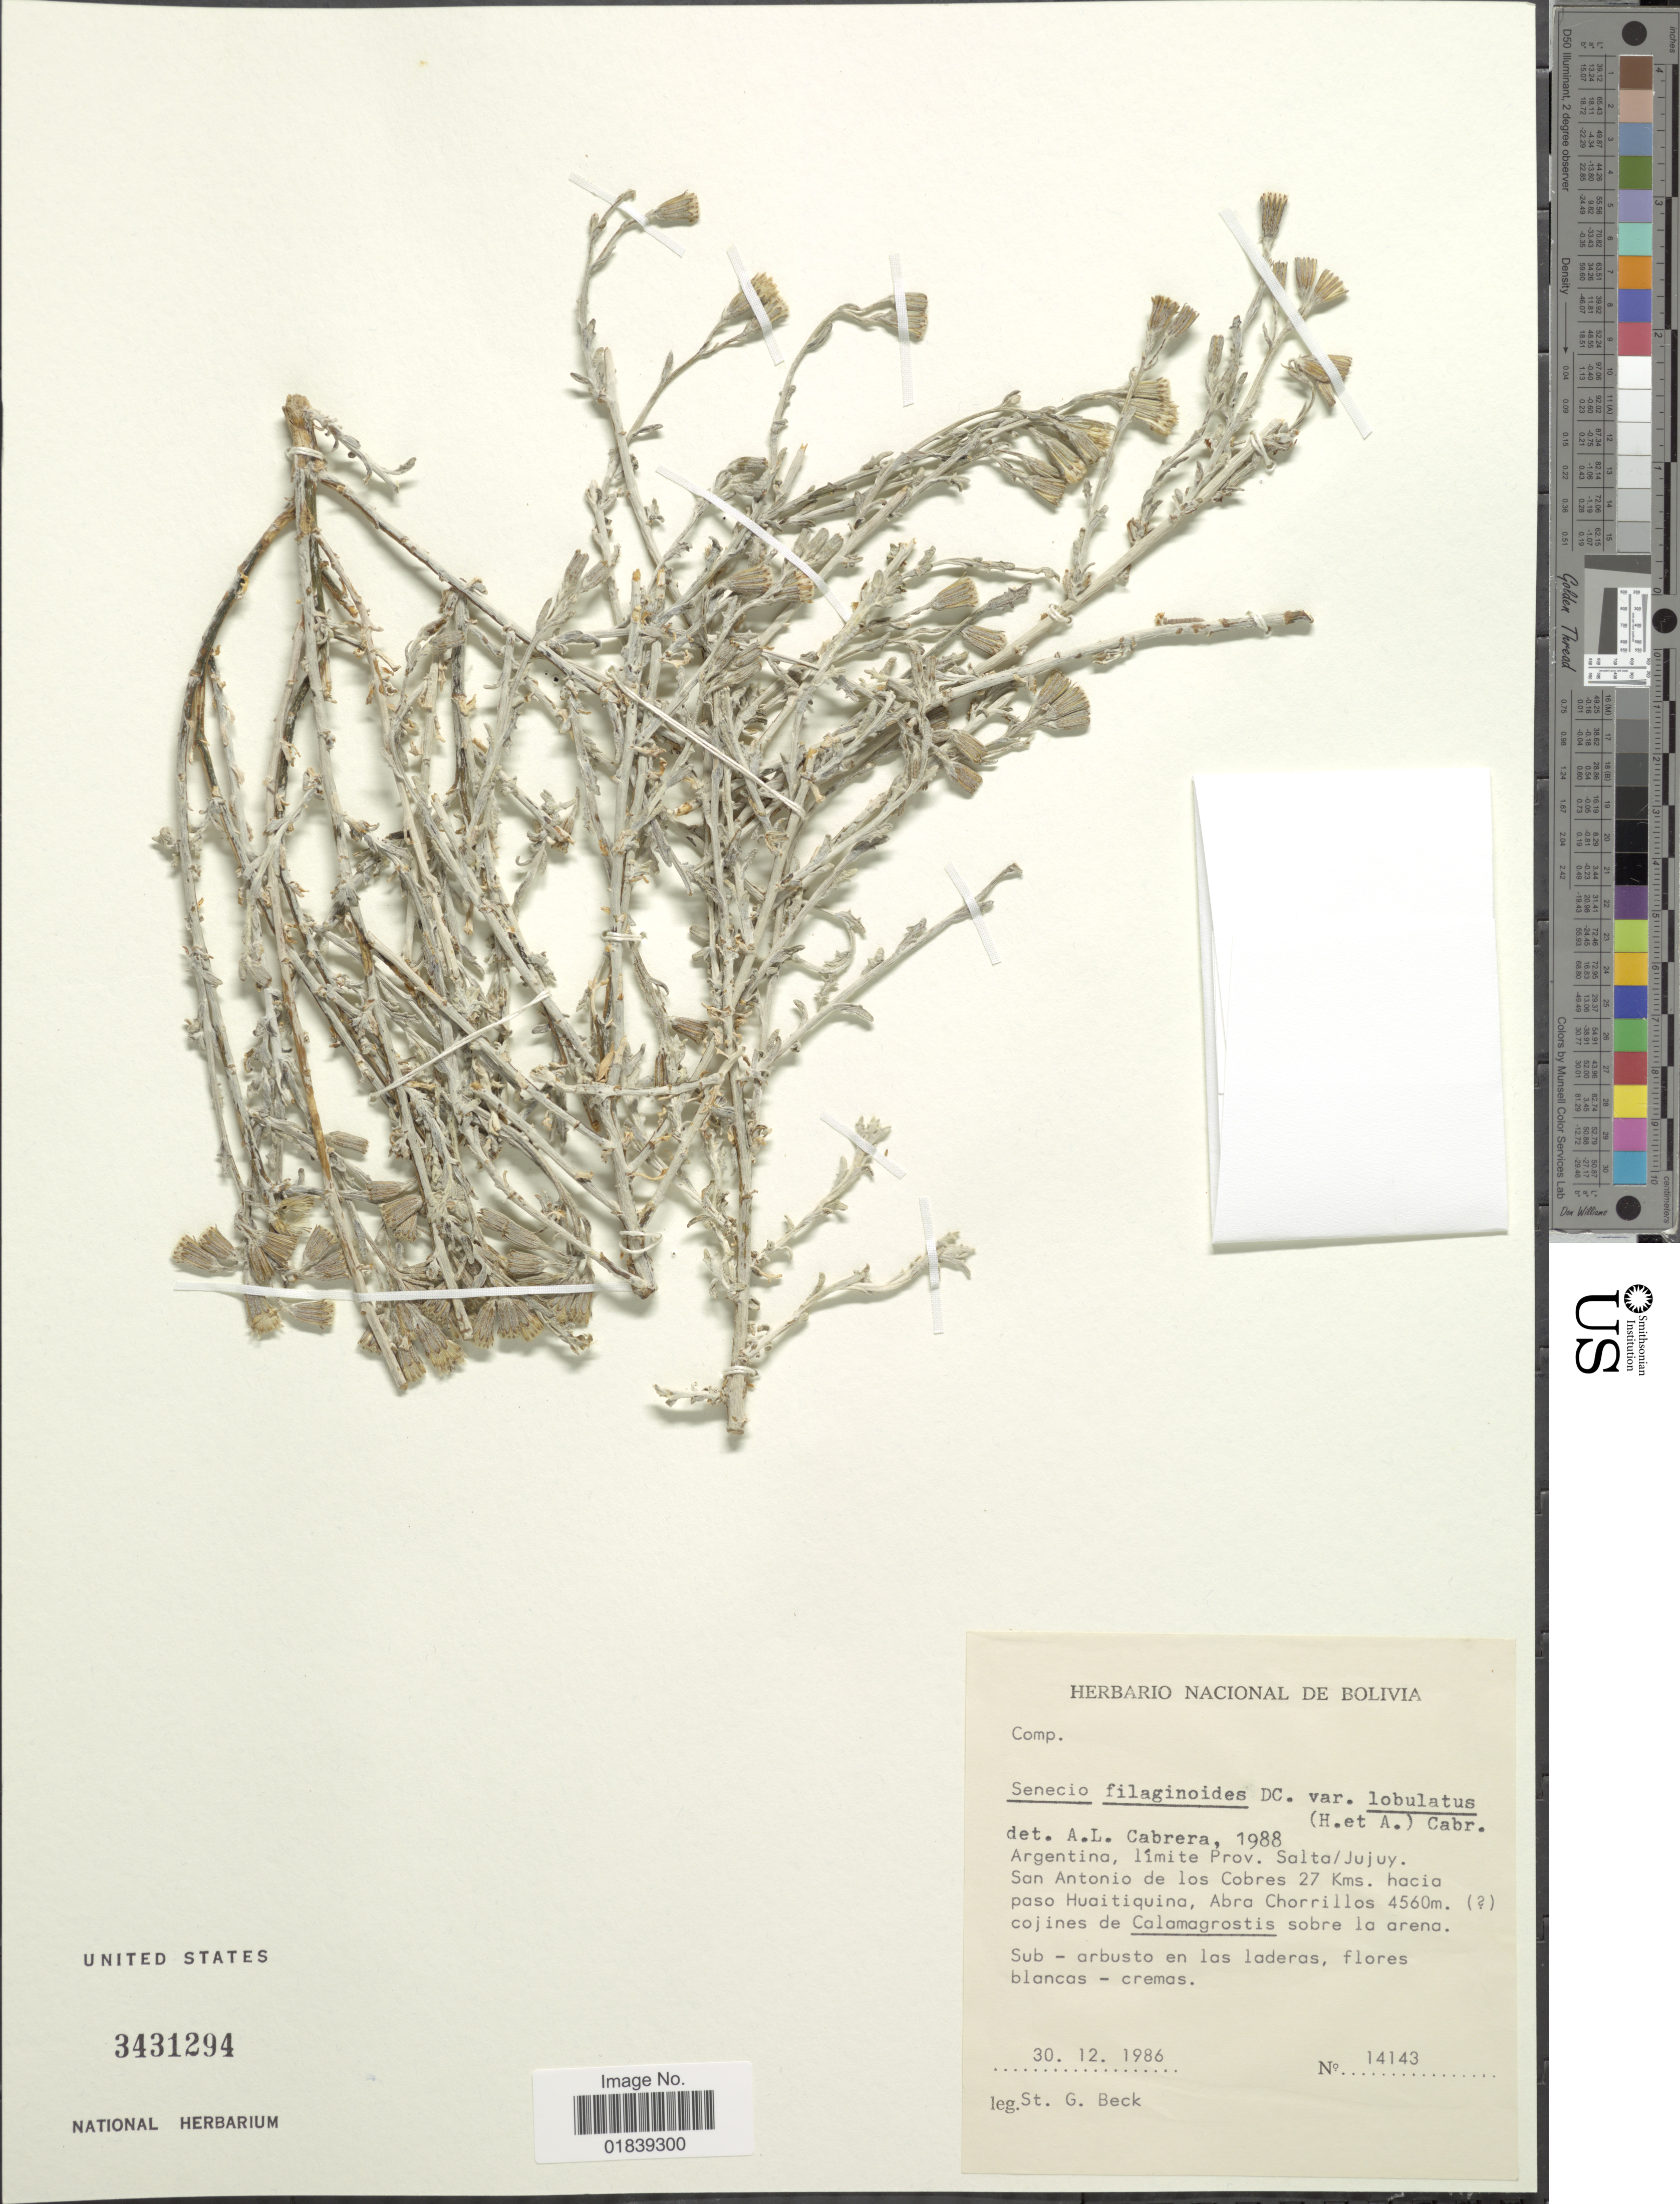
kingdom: Plantae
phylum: Tracheophyta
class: Magnoliopsida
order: Asterales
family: Asteraceae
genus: Senecio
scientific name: Senecio filaginoides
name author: DC.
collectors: S. G. Beck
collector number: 14143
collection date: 1986-12-30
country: Argentina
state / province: Jujuy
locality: Limite Prov. Salta/ Jujuy, San Antonio de los Cobres 27 kms hacia paso Huaitiquina, Abra Chorrillos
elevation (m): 4560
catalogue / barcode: US 3431294